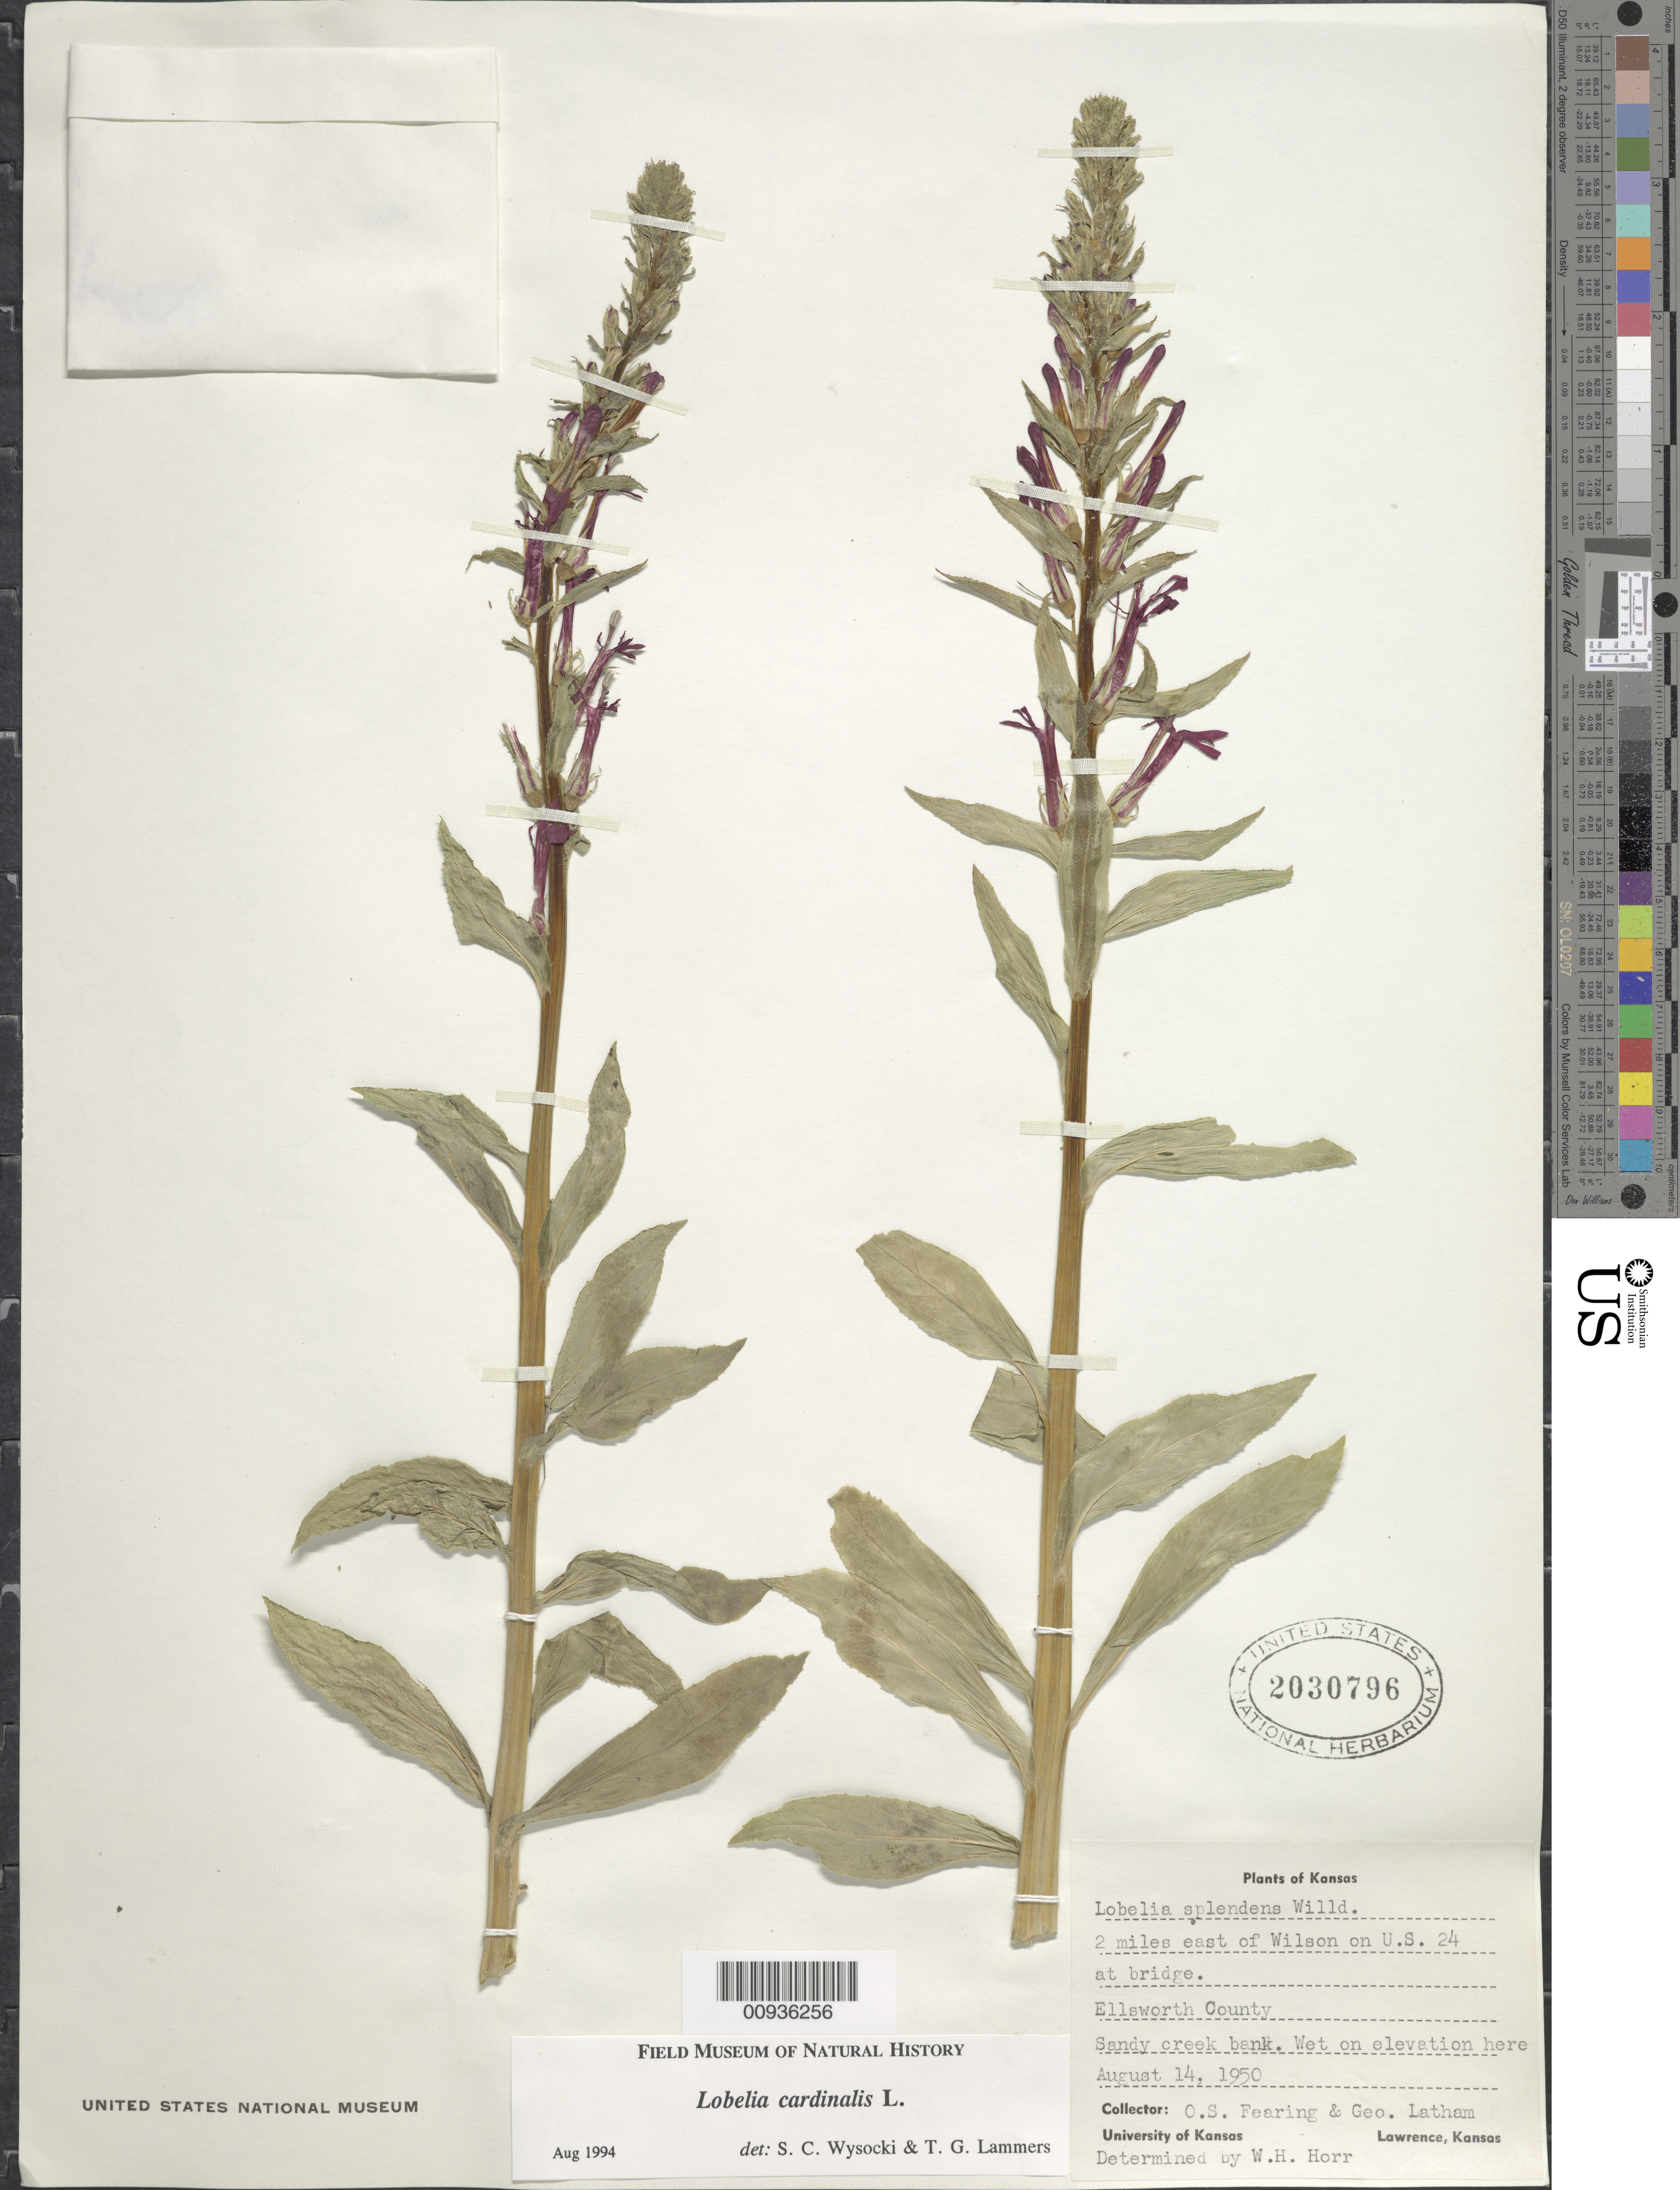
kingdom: Plantae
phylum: Tracheophyta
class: Magnoliopsida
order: Asterales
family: Campanulaceae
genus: Lobelia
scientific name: Lobelia cardinalis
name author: L.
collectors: O. S. Fearing & G. Latham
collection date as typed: August 14, 1950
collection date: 1950-08-14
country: United States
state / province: Kansas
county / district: Ellsworth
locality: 2 Miles east of wilson on US 24 at bridge.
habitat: sandy creek bank. Wet on elevation here.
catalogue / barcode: US 2030796